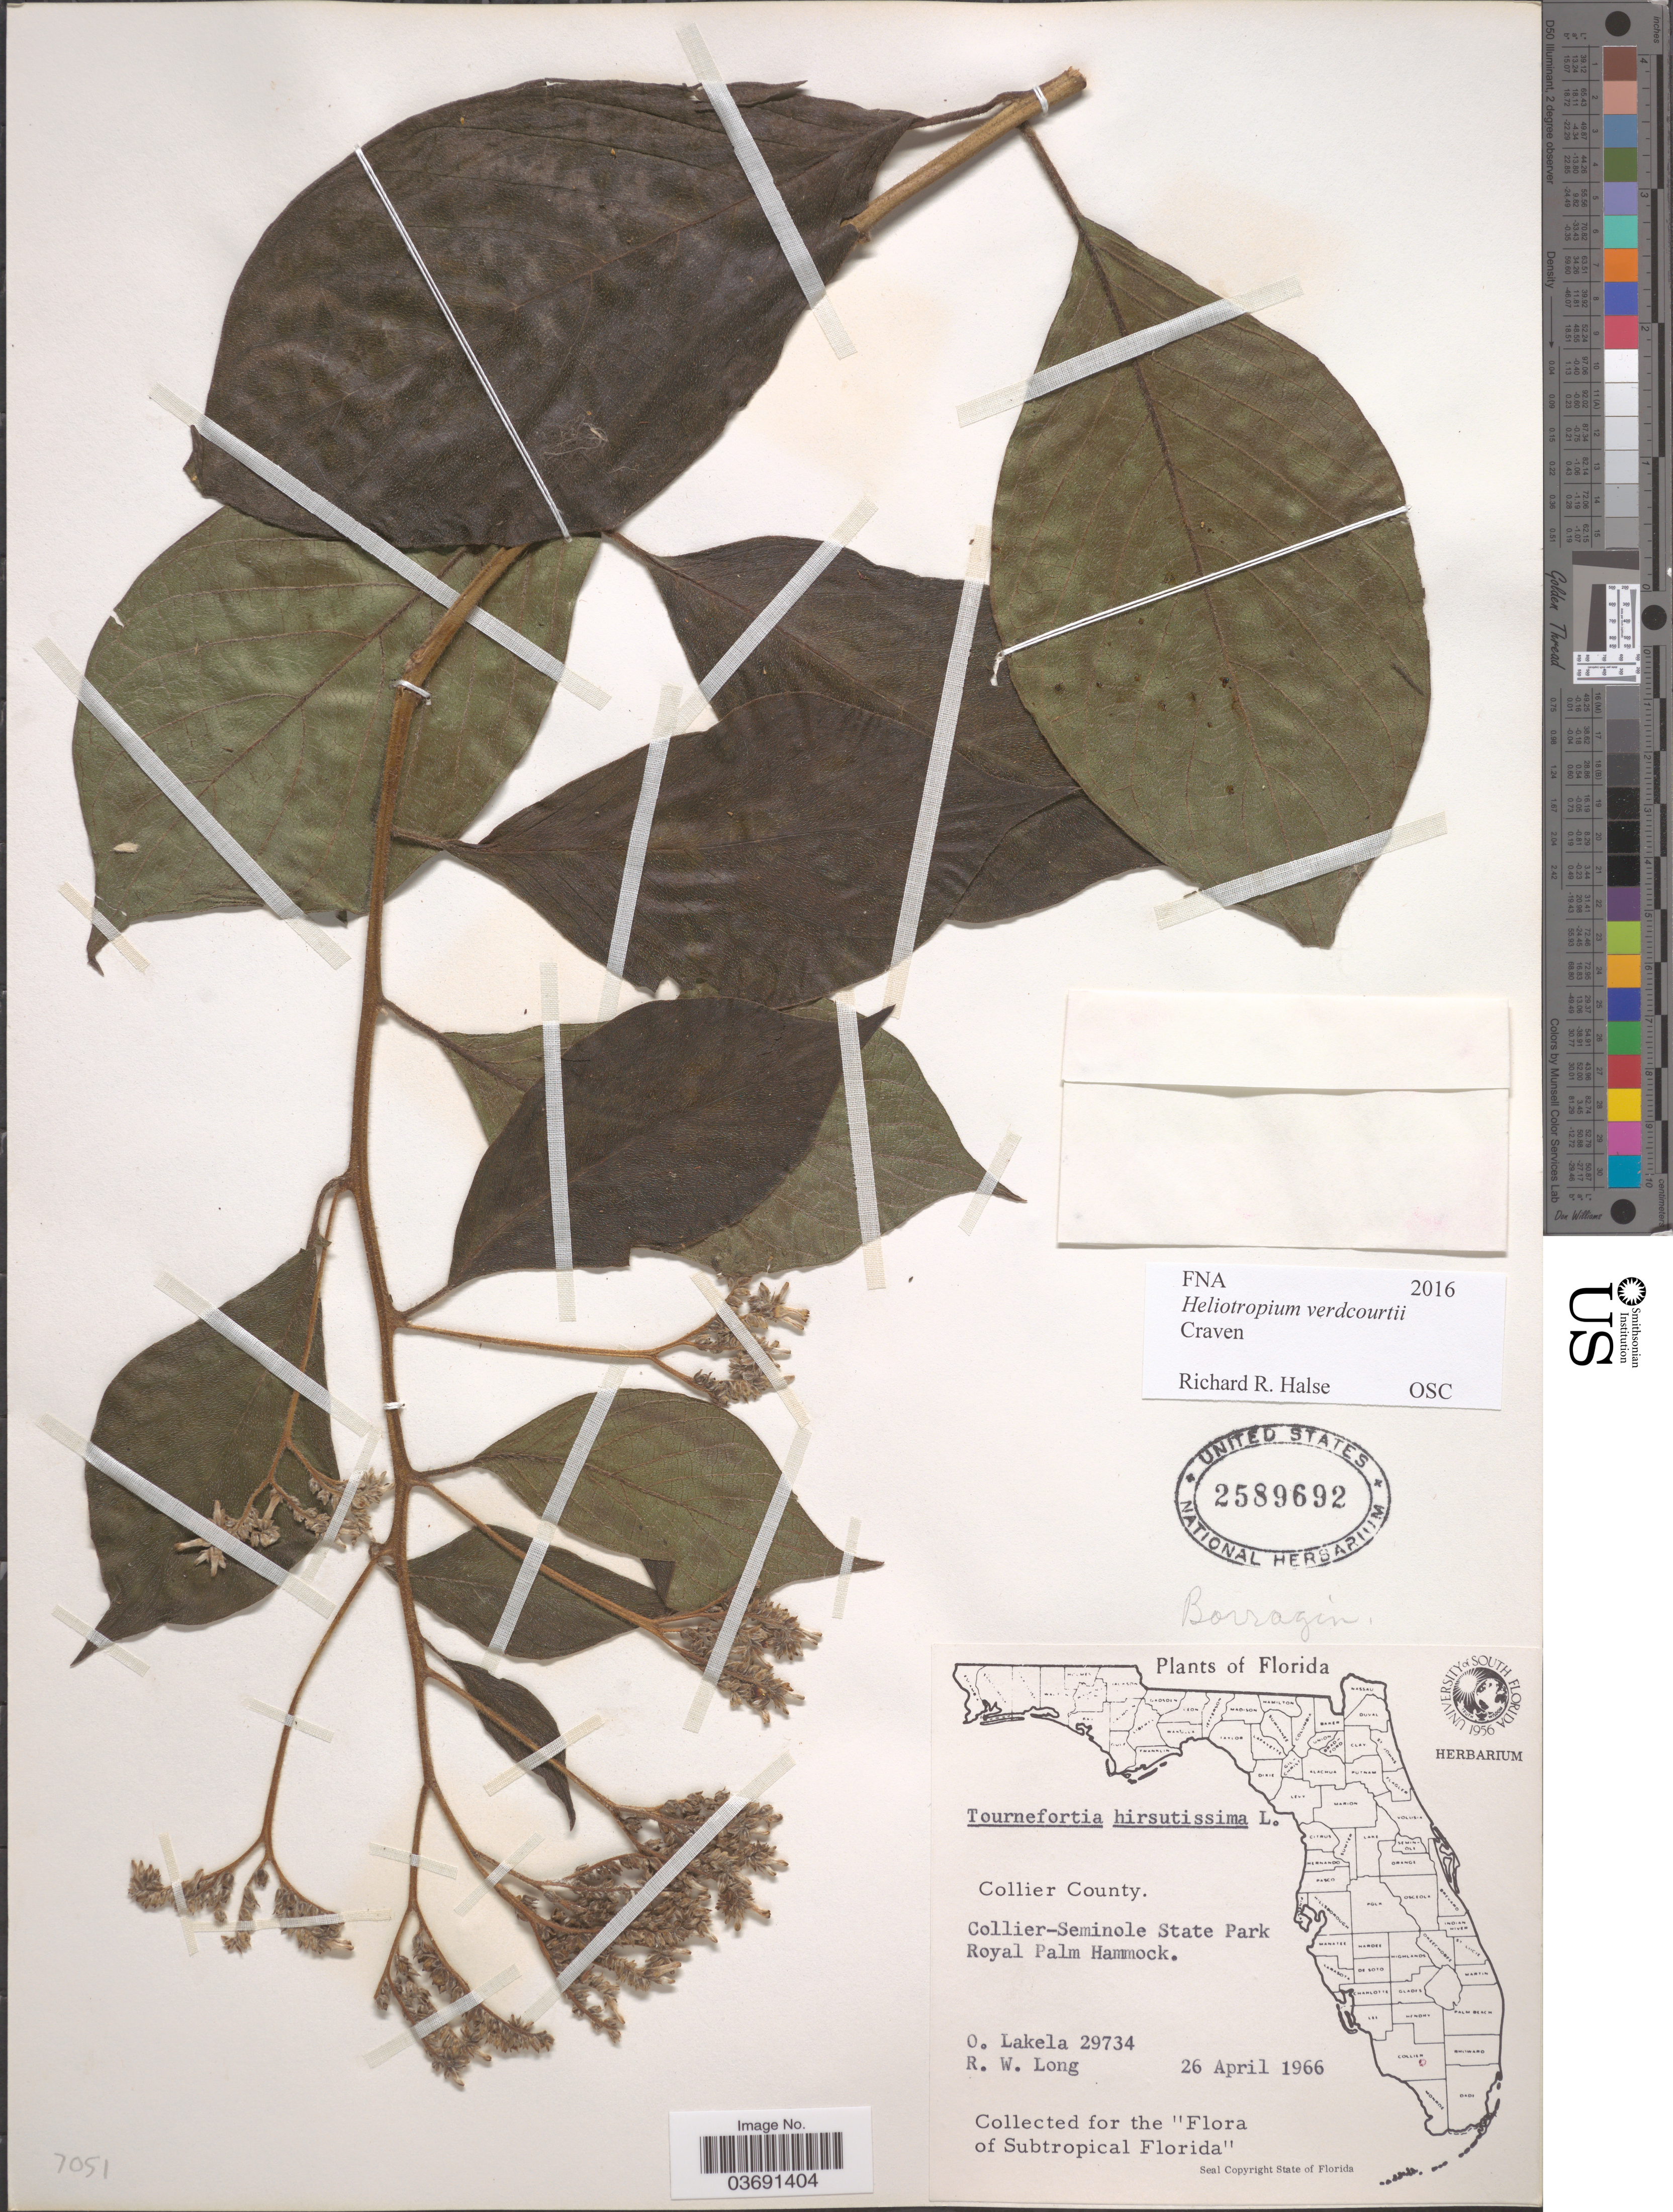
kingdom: Plantae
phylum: Tracheophyta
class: Magnoliopsida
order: Boraginales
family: Heliotropiaceae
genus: Heliotropium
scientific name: Heliotropium verdcourtii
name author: Craven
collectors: O. Lakela & R. W. Long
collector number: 29734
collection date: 1966-04-26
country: United States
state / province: Florida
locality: Collier County. Collier-Seminole State Park. Royal Palm Hammock.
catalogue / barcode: US 2589692